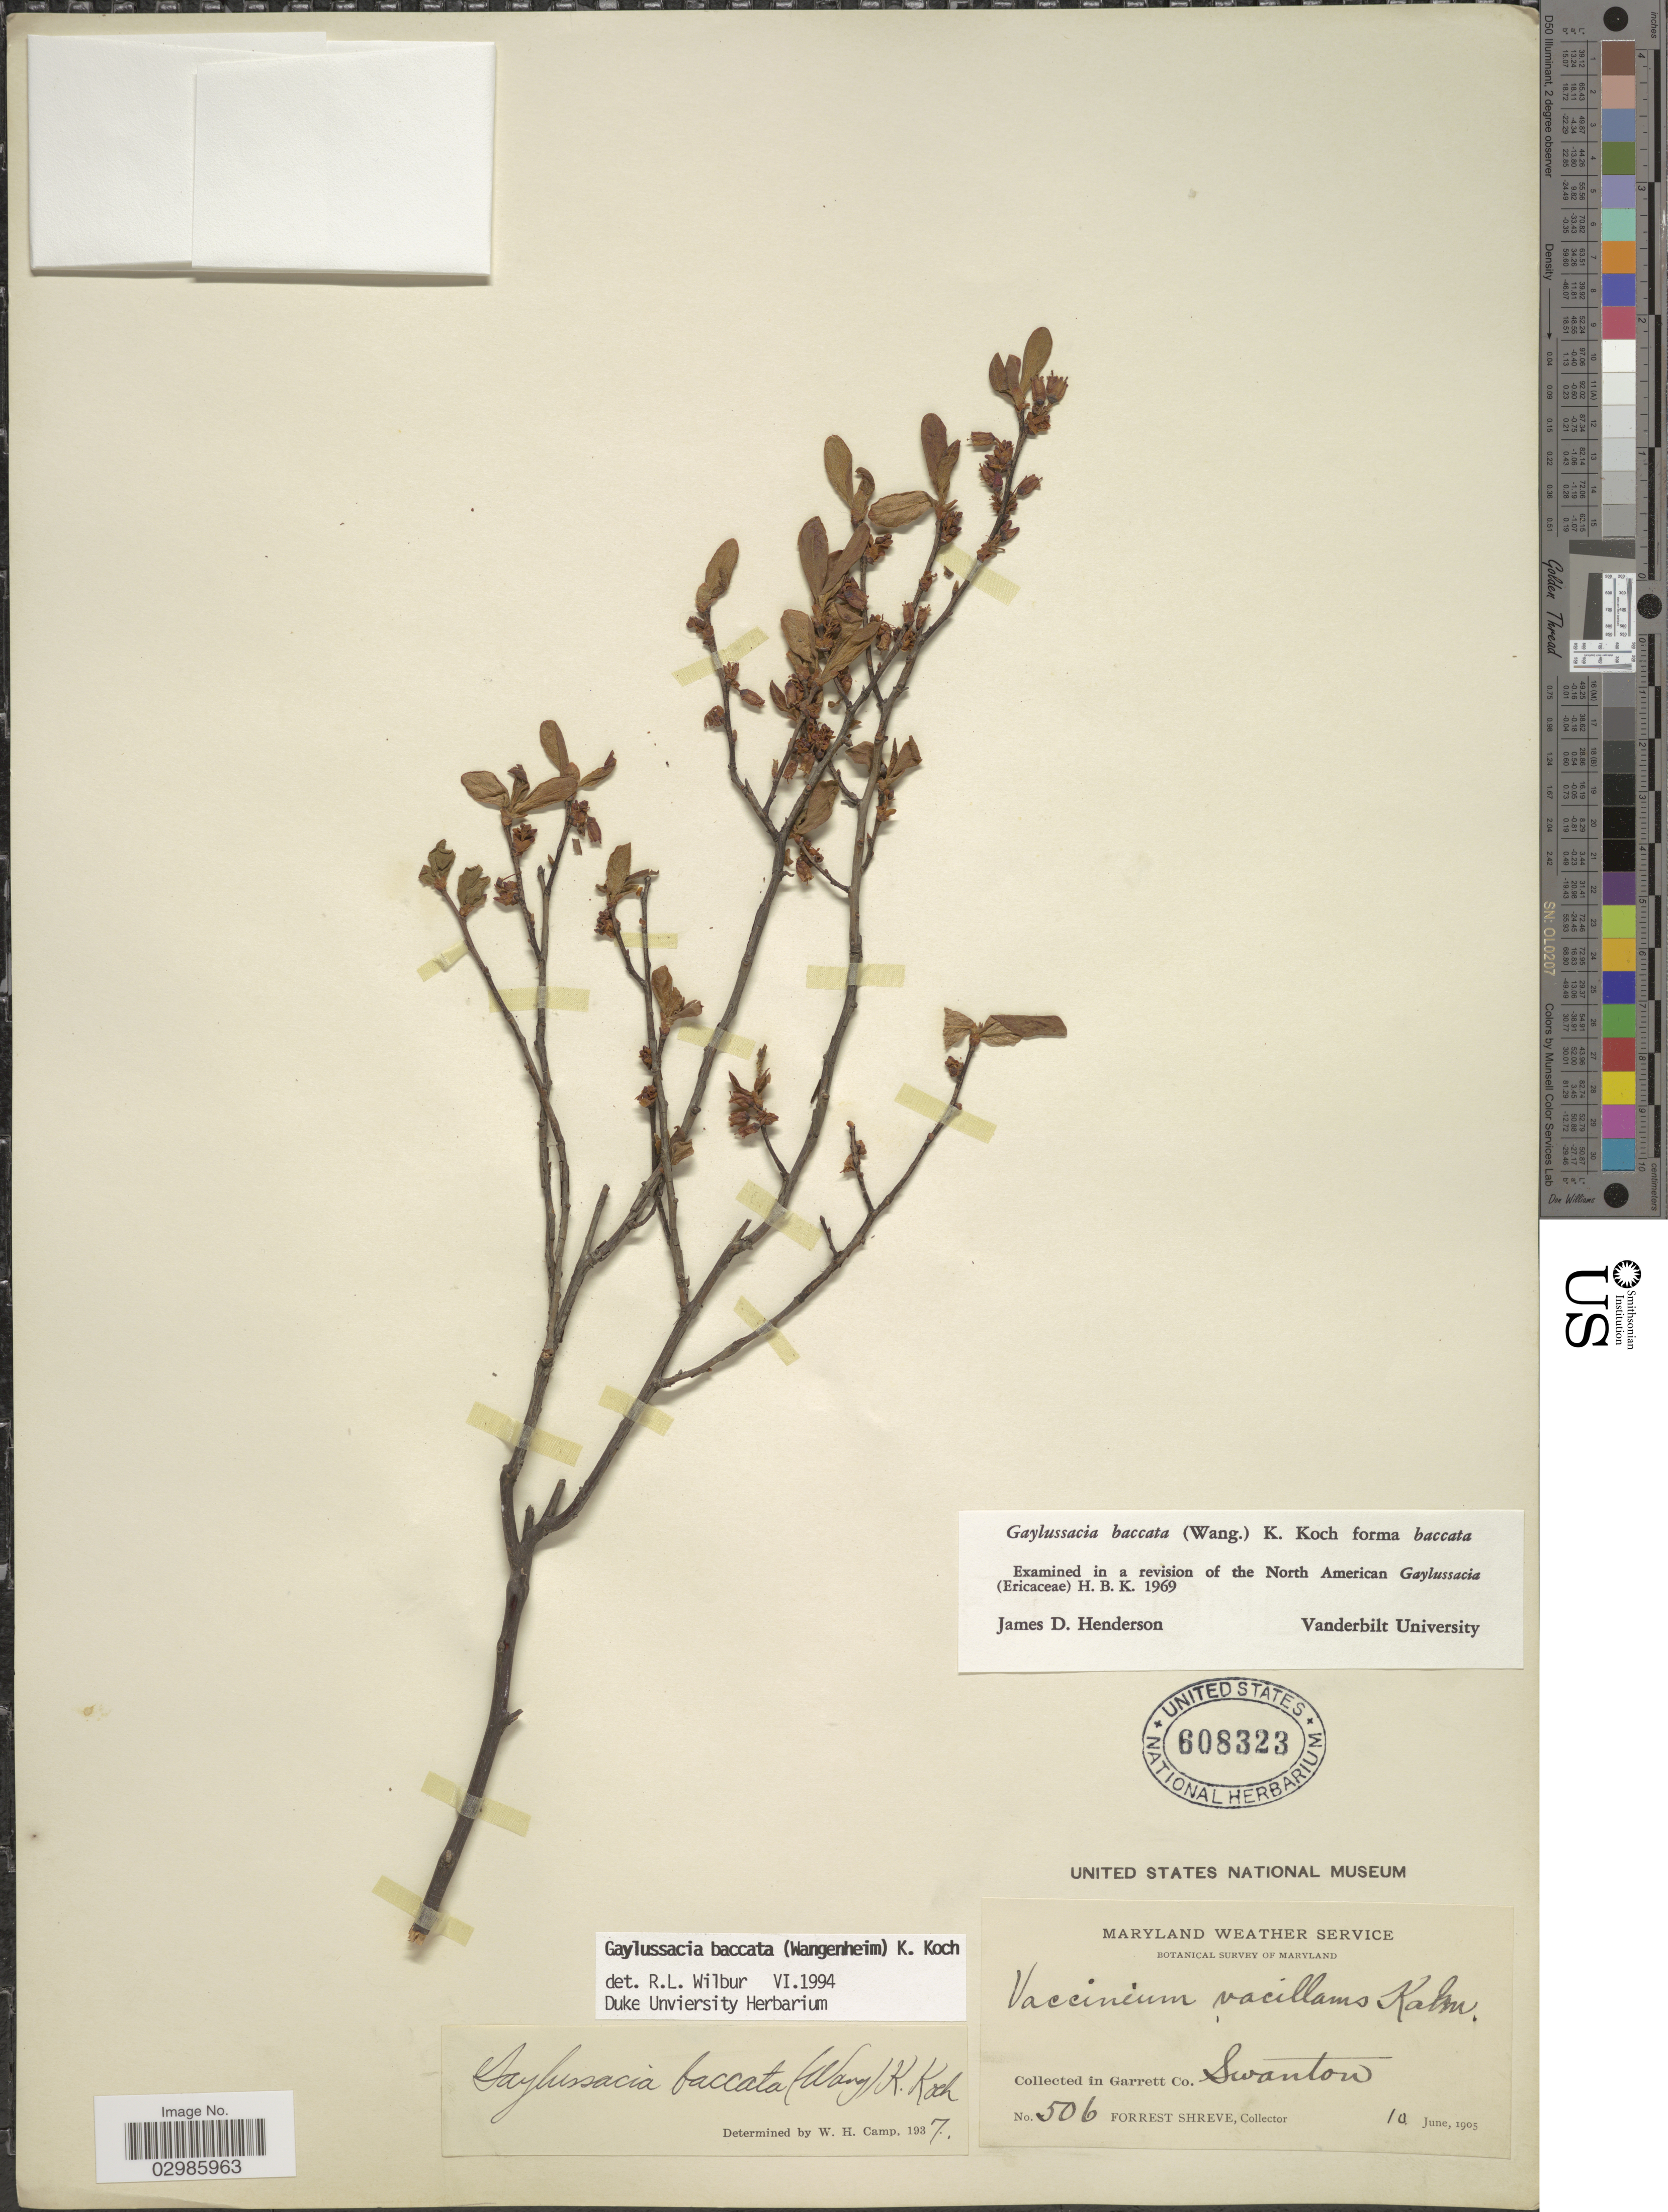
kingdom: Plantae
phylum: Tracheophyta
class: Magnoliopsida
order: Ericales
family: Ericaceae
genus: Gaylussacia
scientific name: Gaylussacia baccata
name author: (Wangenh.) K. Koch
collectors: F. Shreve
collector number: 506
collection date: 1905-06-10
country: United States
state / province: Maryland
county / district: Garrett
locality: In Garrett Co. Swanton.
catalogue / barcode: US 608323